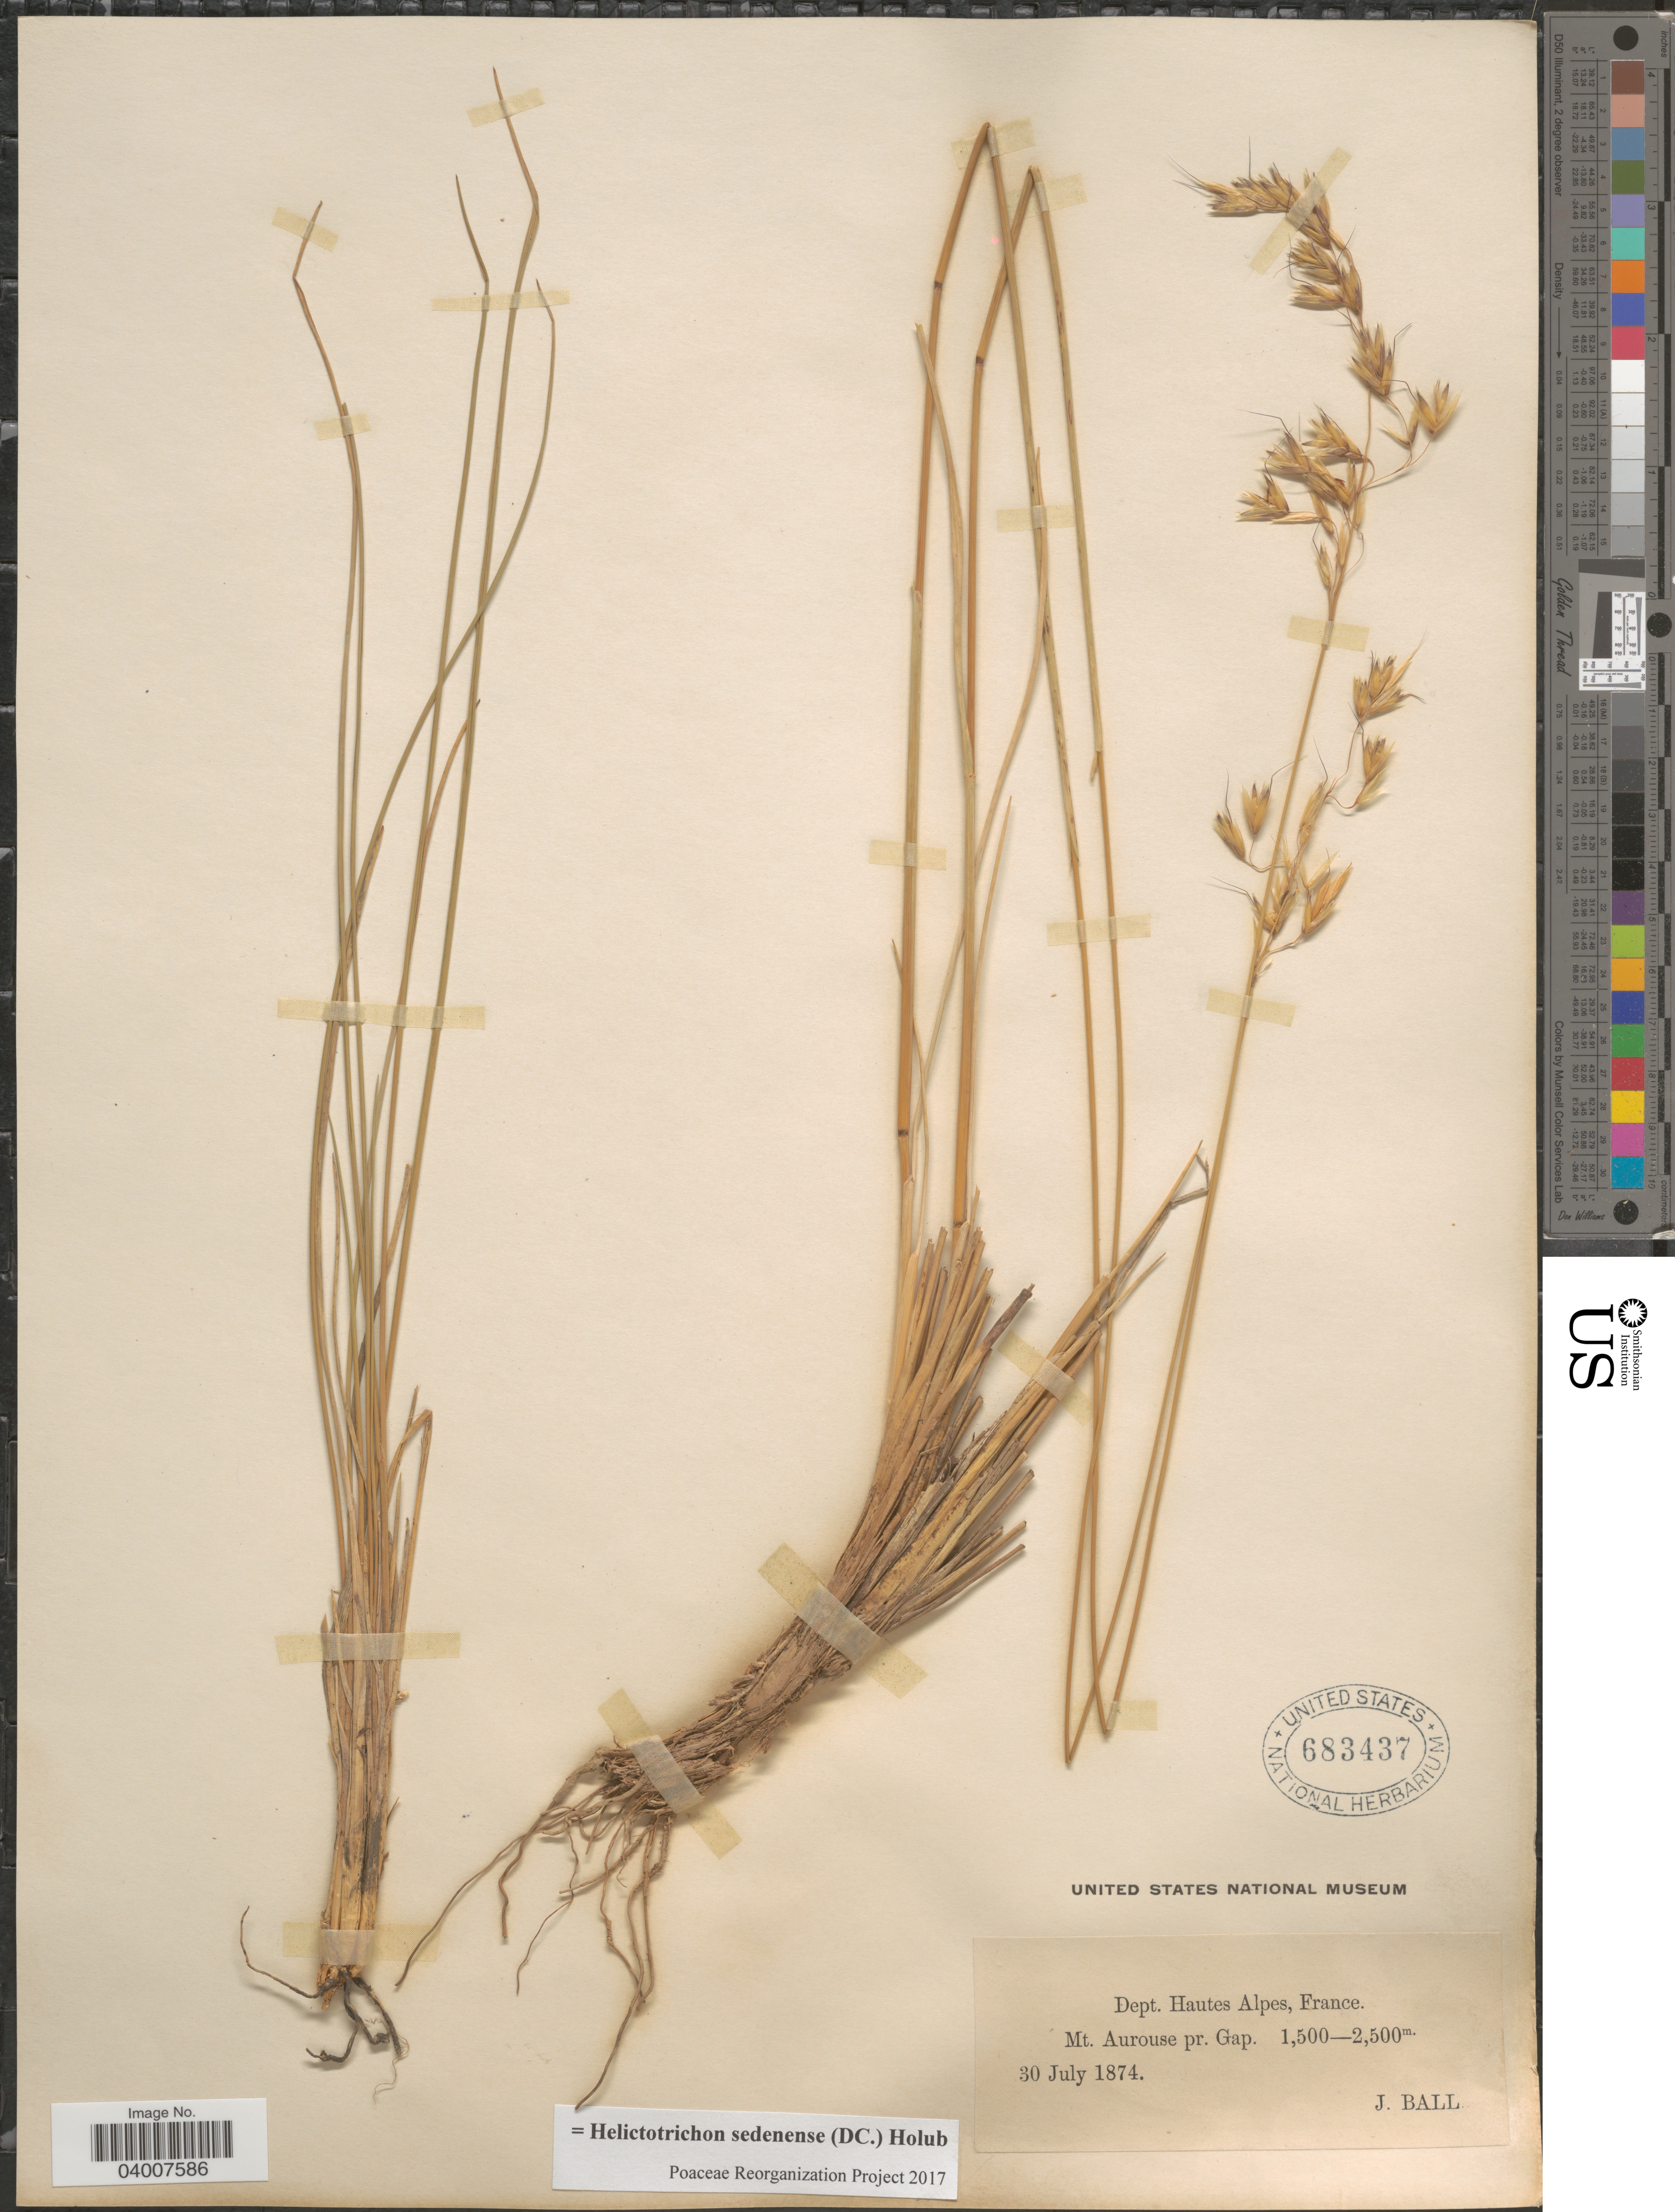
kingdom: Plantae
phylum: Tracheophyta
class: Liliopsida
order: Poales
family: Poaceae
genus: Helictotrichon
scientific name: Helictotrichon sedenense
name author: (DC.) Holub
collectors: J. Ball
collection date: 1874-07-30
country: France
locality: Dept. Hautes Alpes. Mt. Aurouse pr. Gap.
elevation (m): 1500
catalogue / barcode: US 683437